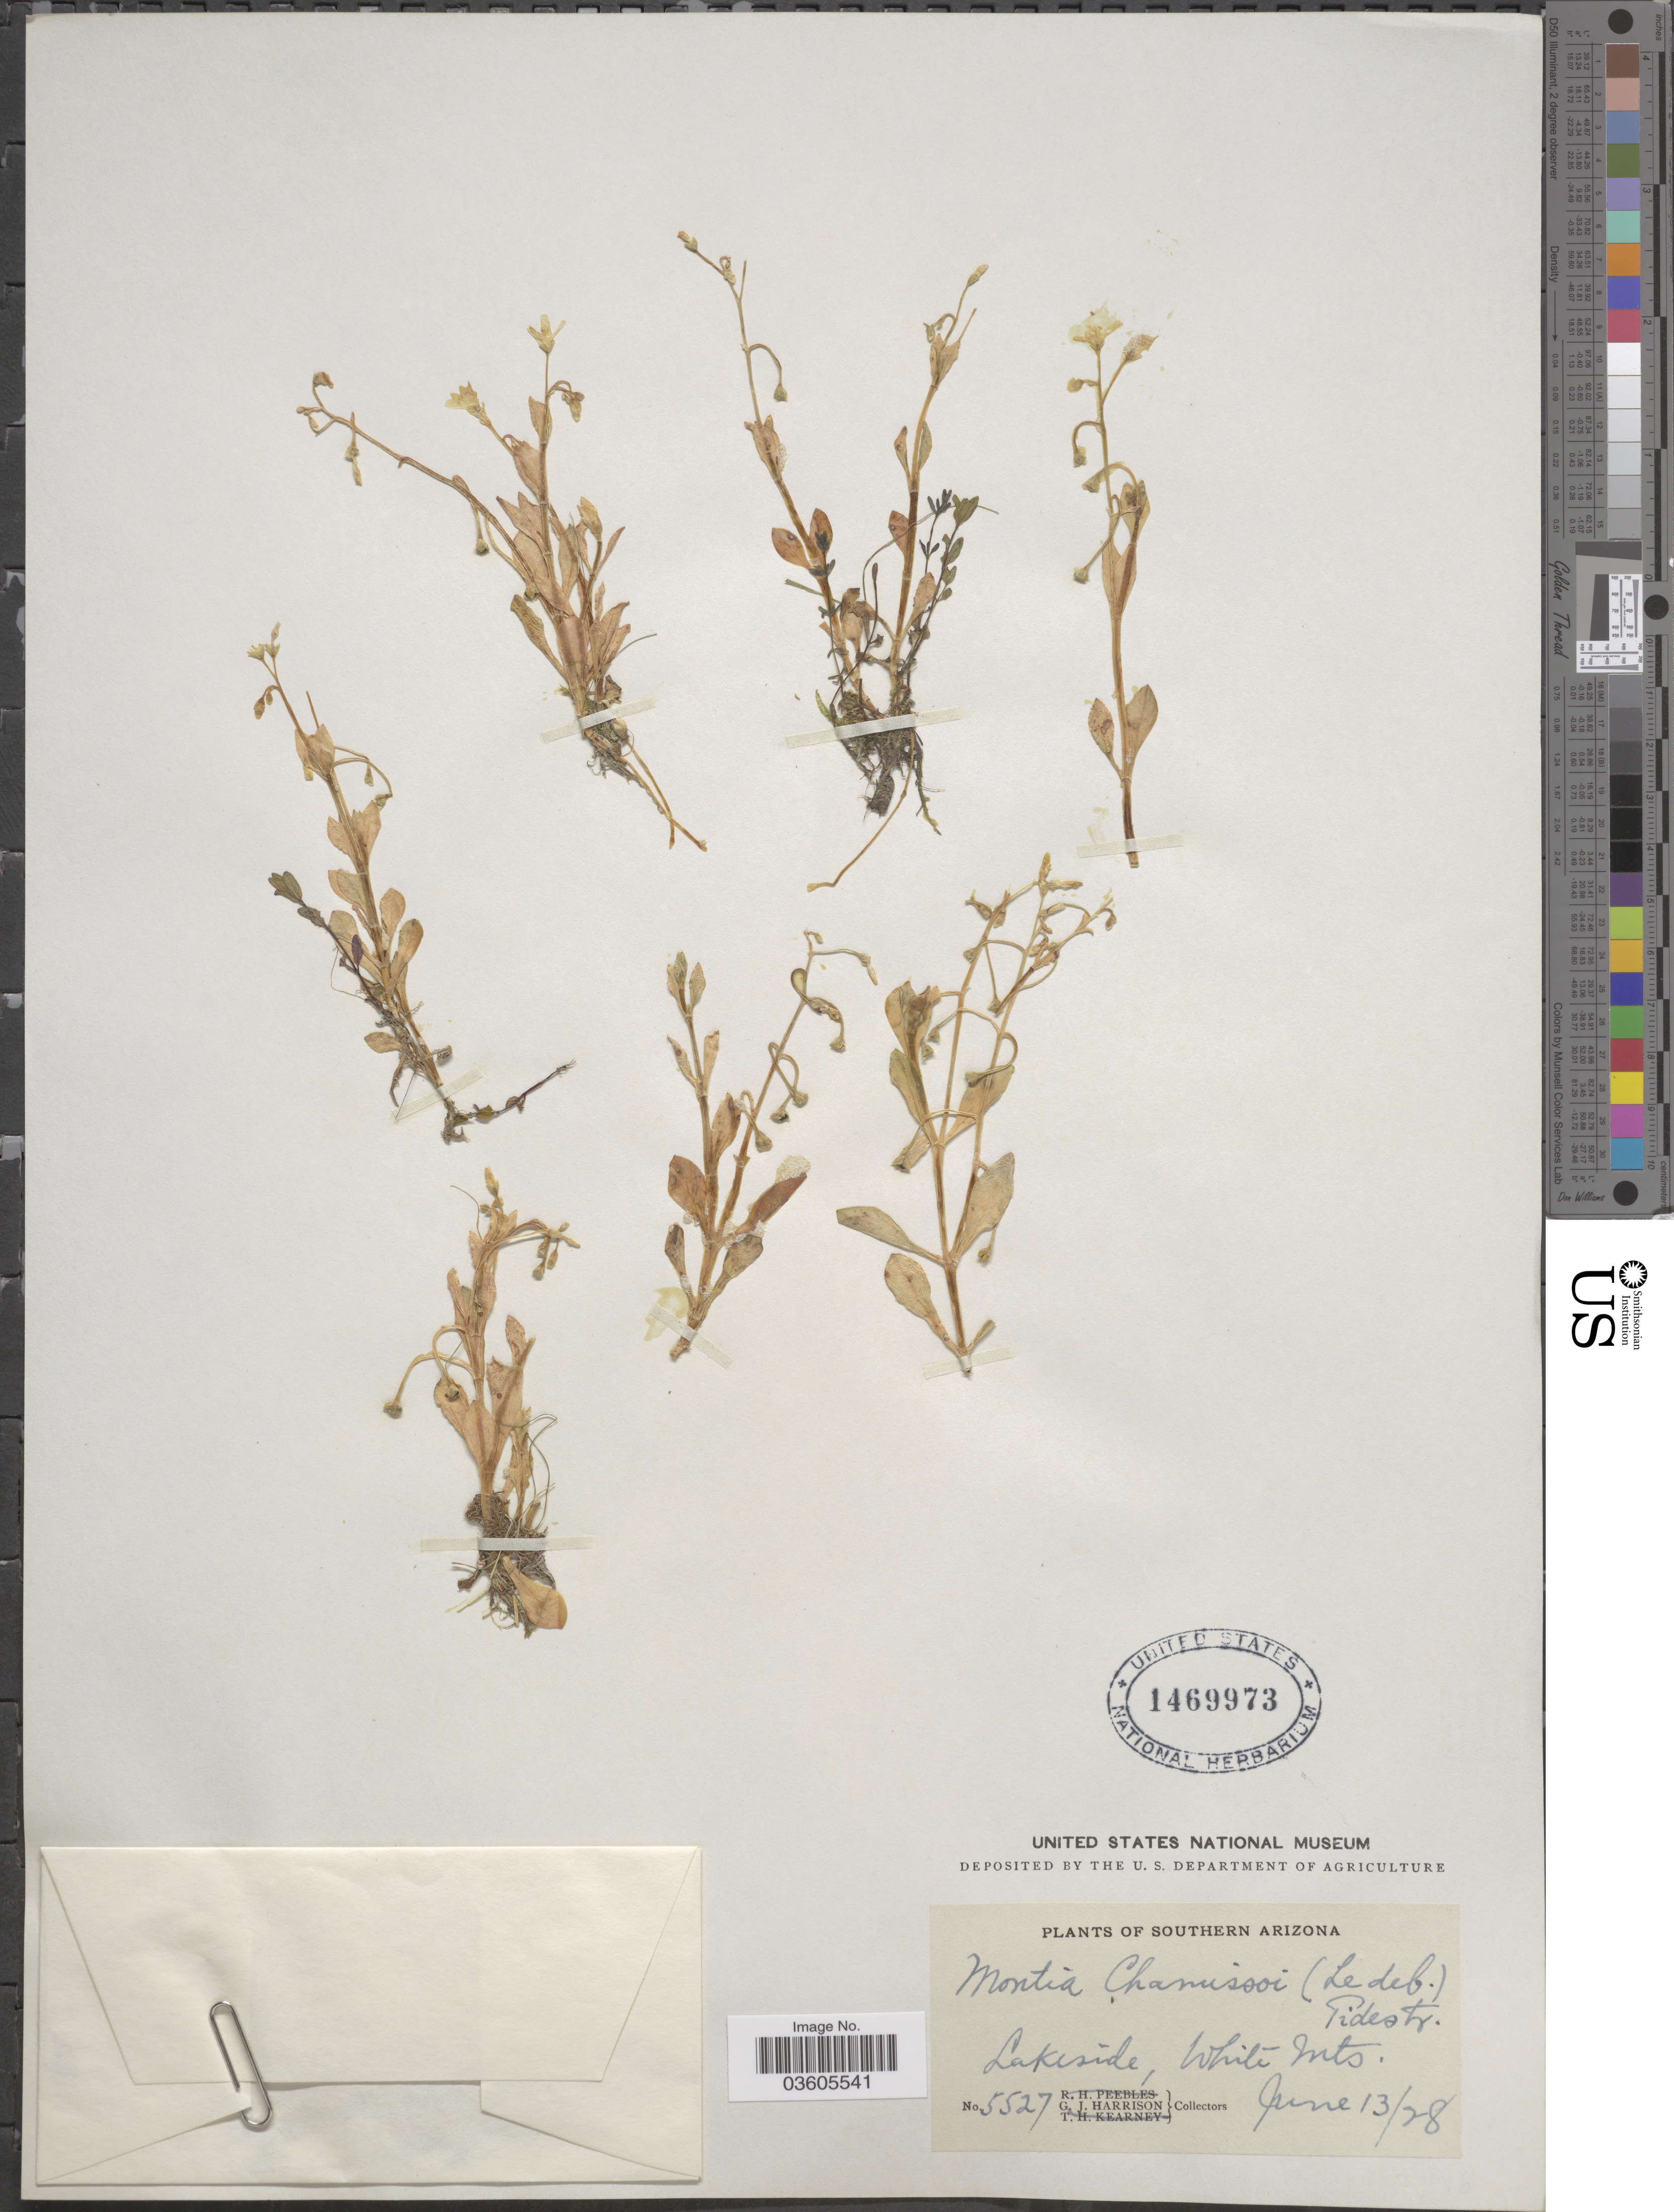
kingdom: Plantae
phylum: Tracheophyta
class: Magnoliopsida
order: Caryophyllales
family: Montiaceae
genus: Montia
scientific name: Montia chamissoi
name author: (Ledeb. ex Spreng.) Greene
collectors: G. J. Harrison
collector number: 5527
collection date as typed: Transcribed d/m/y: 13/6/28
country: United States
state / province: Arizona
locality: Southern Arizona. Lakeside, White Mts.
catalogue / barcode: US 1469973